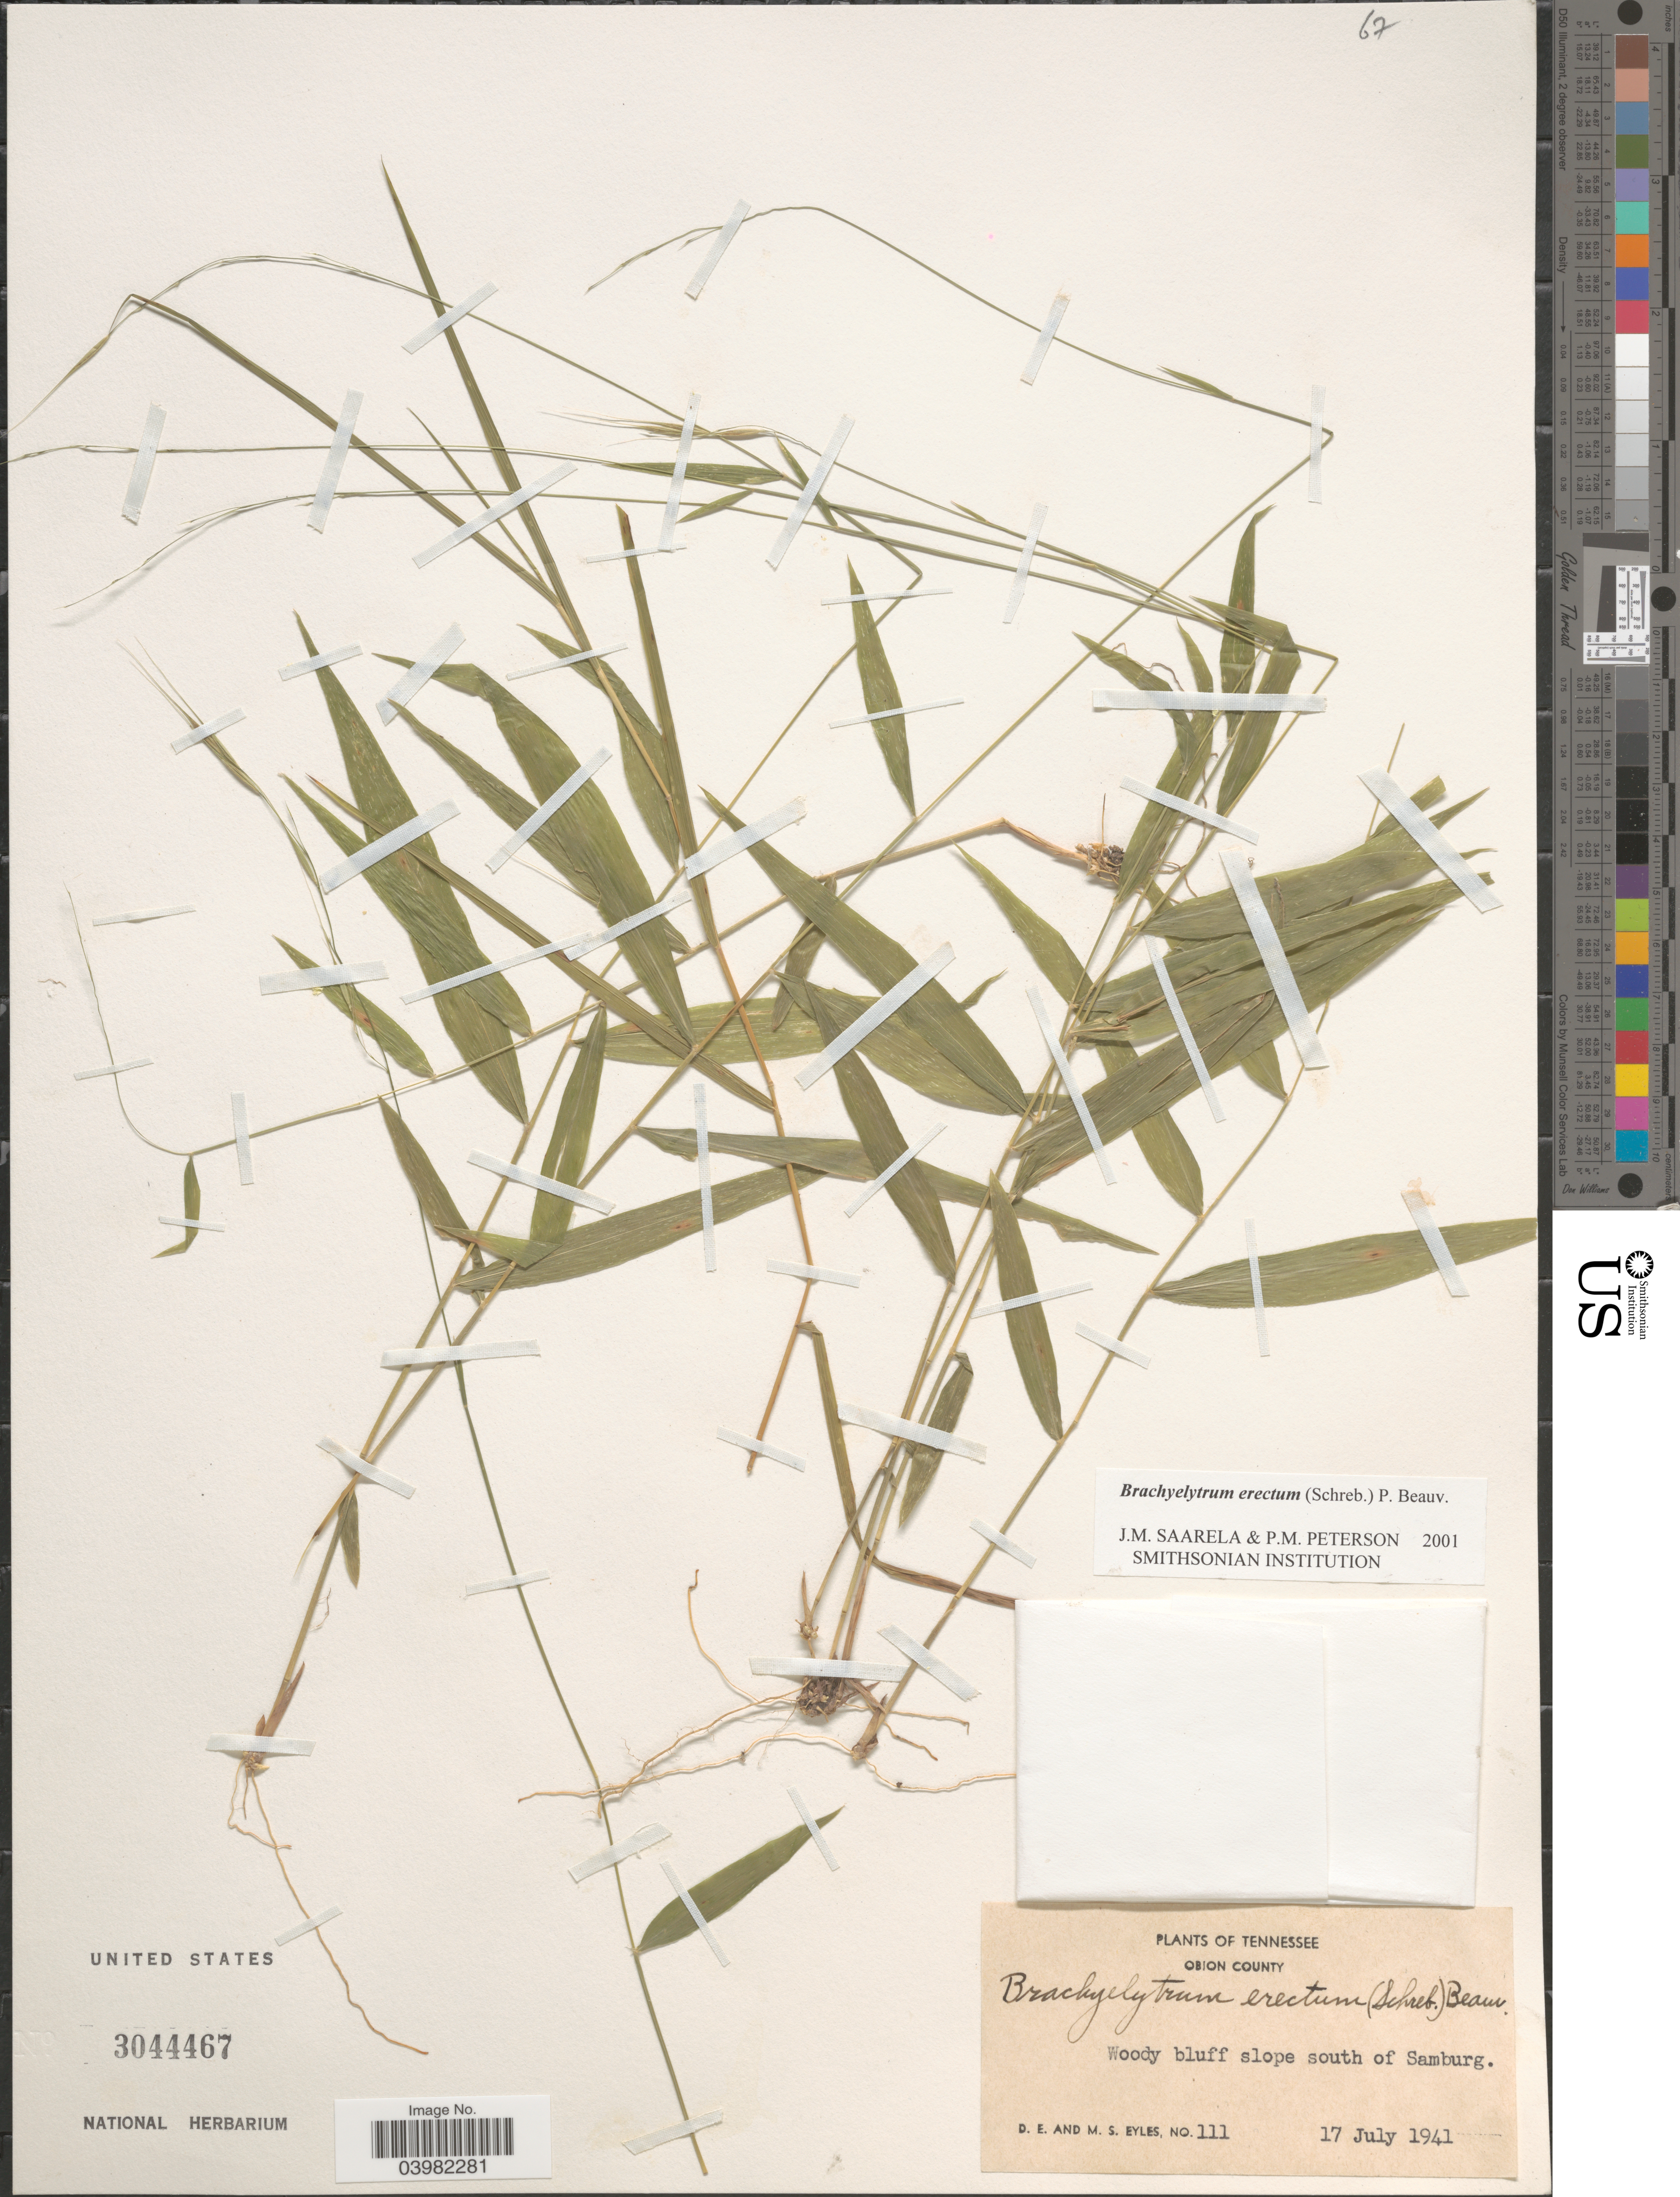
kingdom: Plantae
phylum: Tracheophyta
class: Liliopsida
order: Poales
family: Poaceae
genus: Brachyelytrum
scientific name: Brachyelytrum erectum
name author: (Schreb.) P. Beauv.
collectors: D. Eyles & M. Eyles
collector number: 111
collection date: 1941-07-17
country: United States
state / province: Tennessee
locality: Obion County. Woody bluff slope south of Samburg.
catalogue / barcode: US 3044467